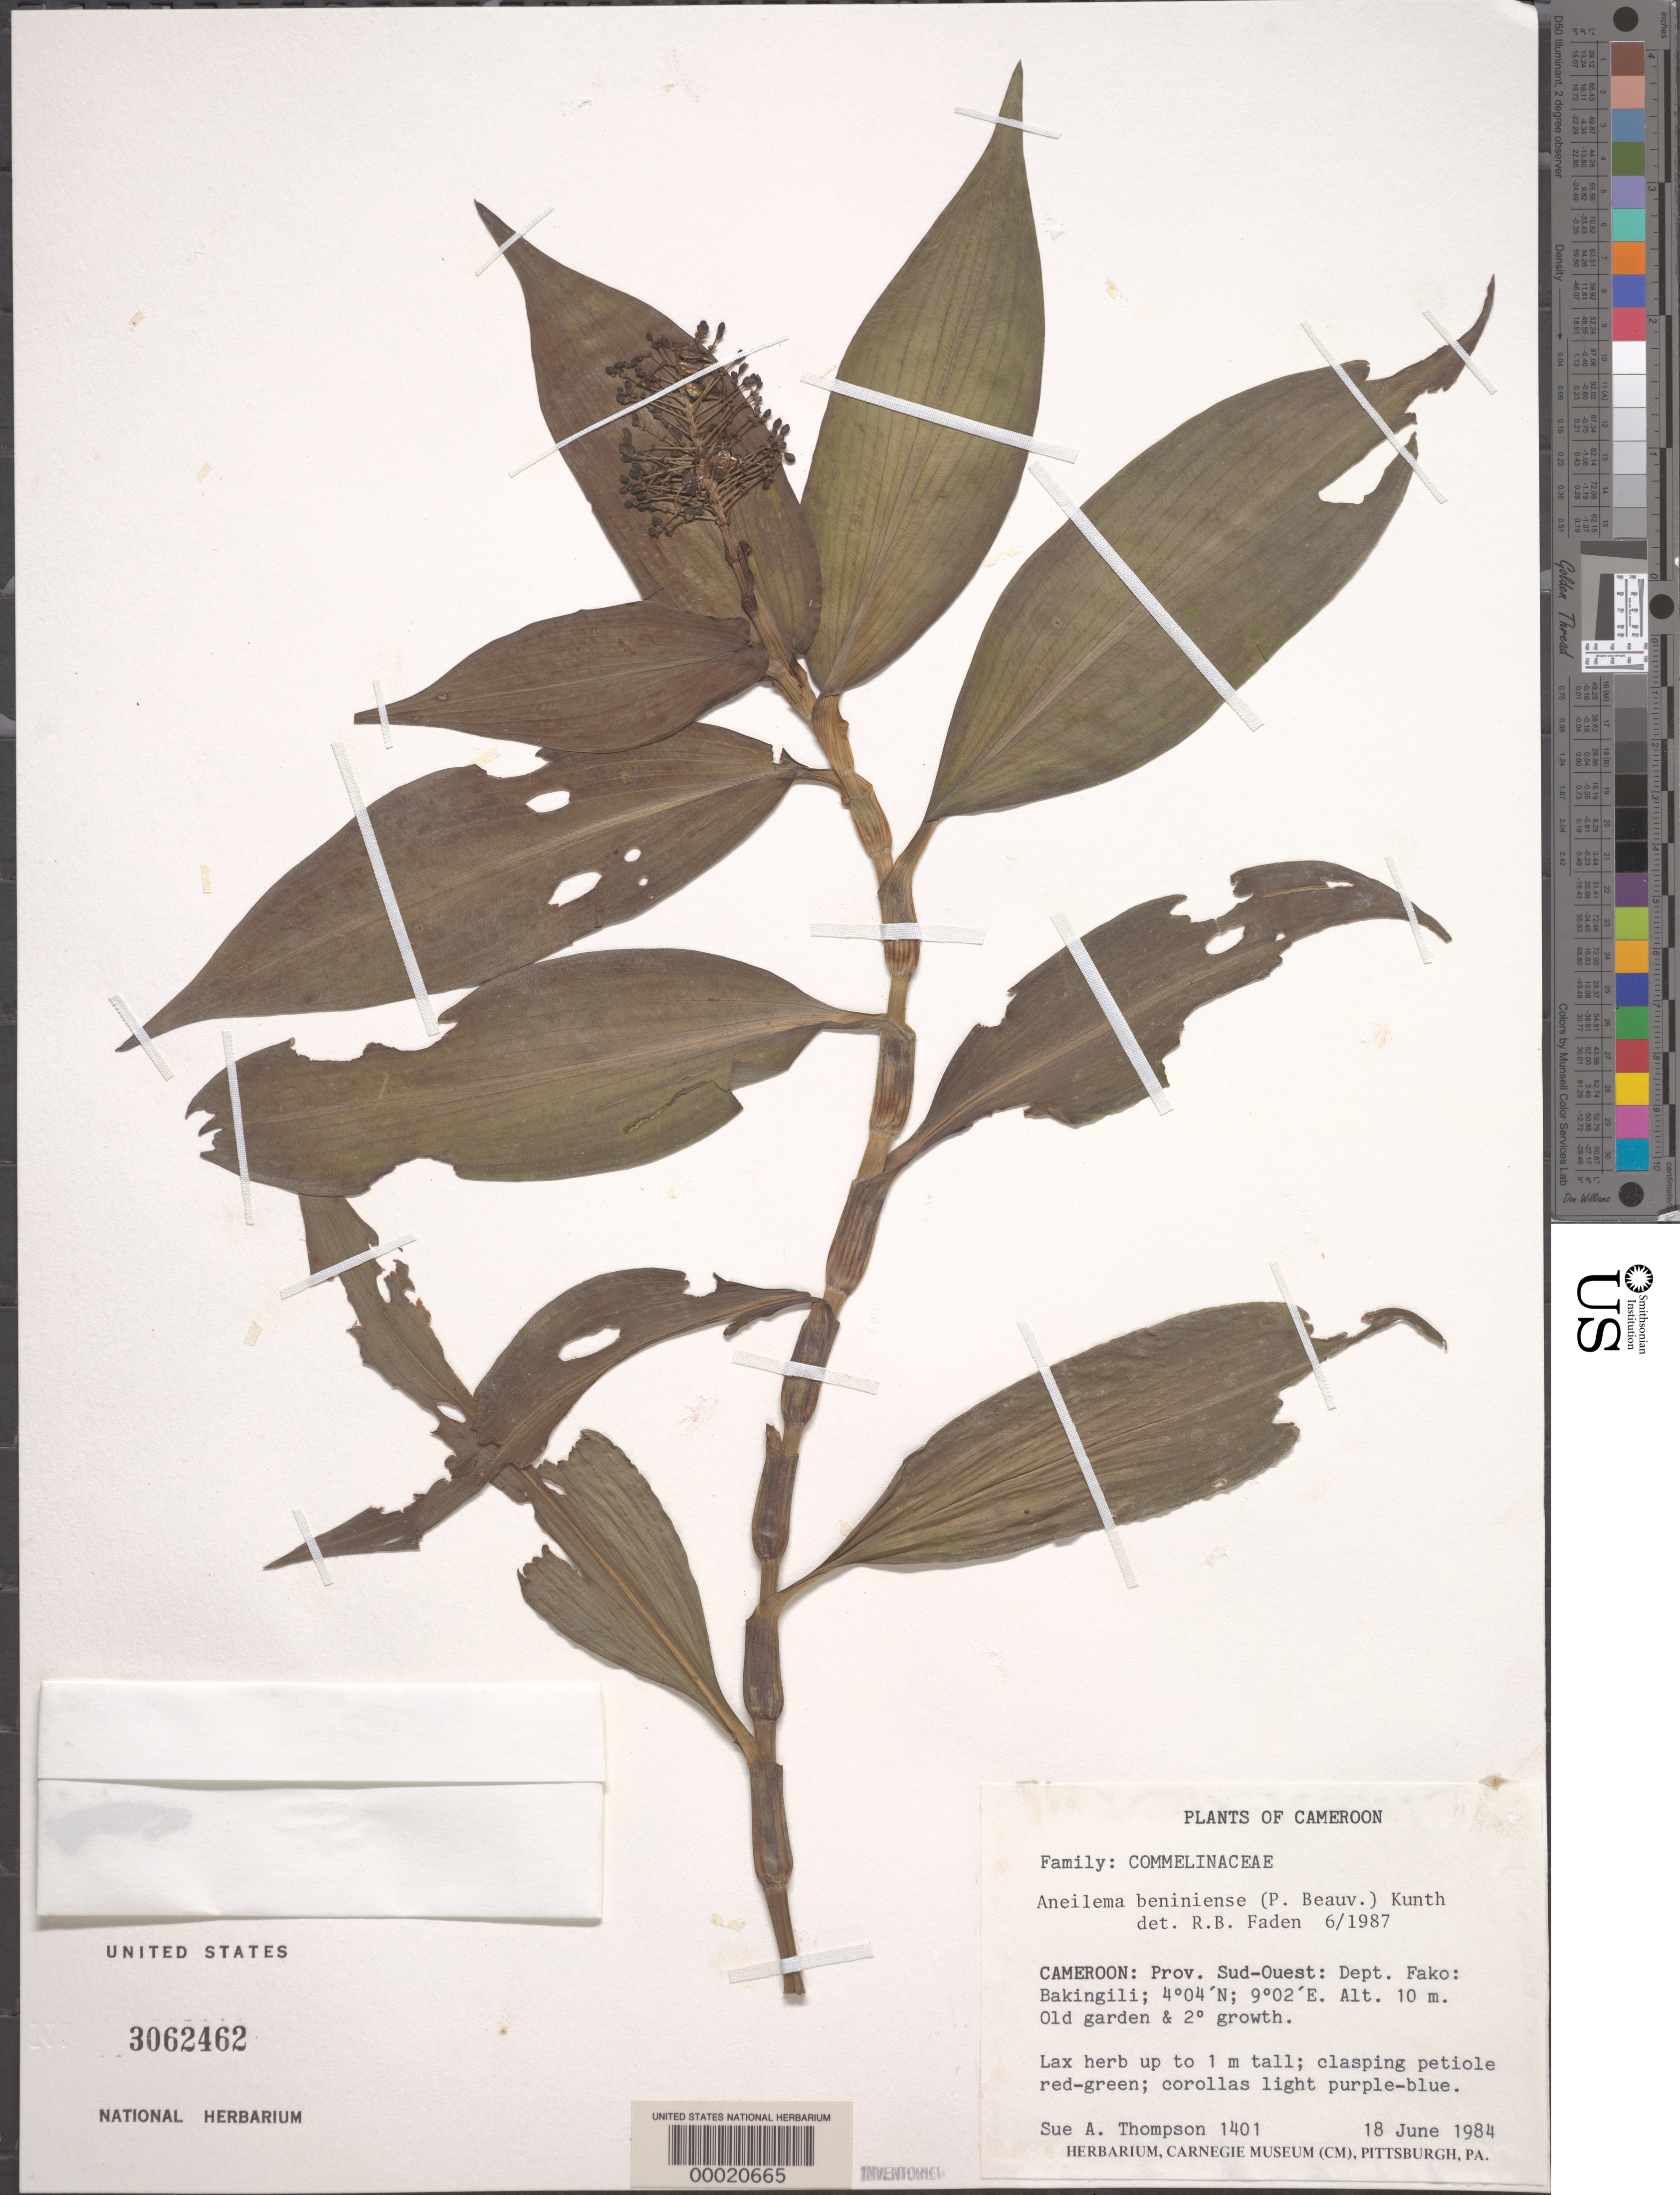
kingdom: Plantae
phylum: Tracheophyta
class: Liliopsida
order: Commelinales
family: Commelinaceae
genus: Aneilema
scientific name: Aneilema beniniense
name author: (P. Beauv.) Kunth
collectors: S. A. Thompson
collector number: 1401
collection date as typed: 18 Jun 1984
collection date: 1984-06-18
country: Cameroon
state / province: Sud-Ouest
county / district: Fako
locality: Bakingili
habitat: Old garden, secondary growth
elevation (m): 10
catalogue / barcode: US 3062462